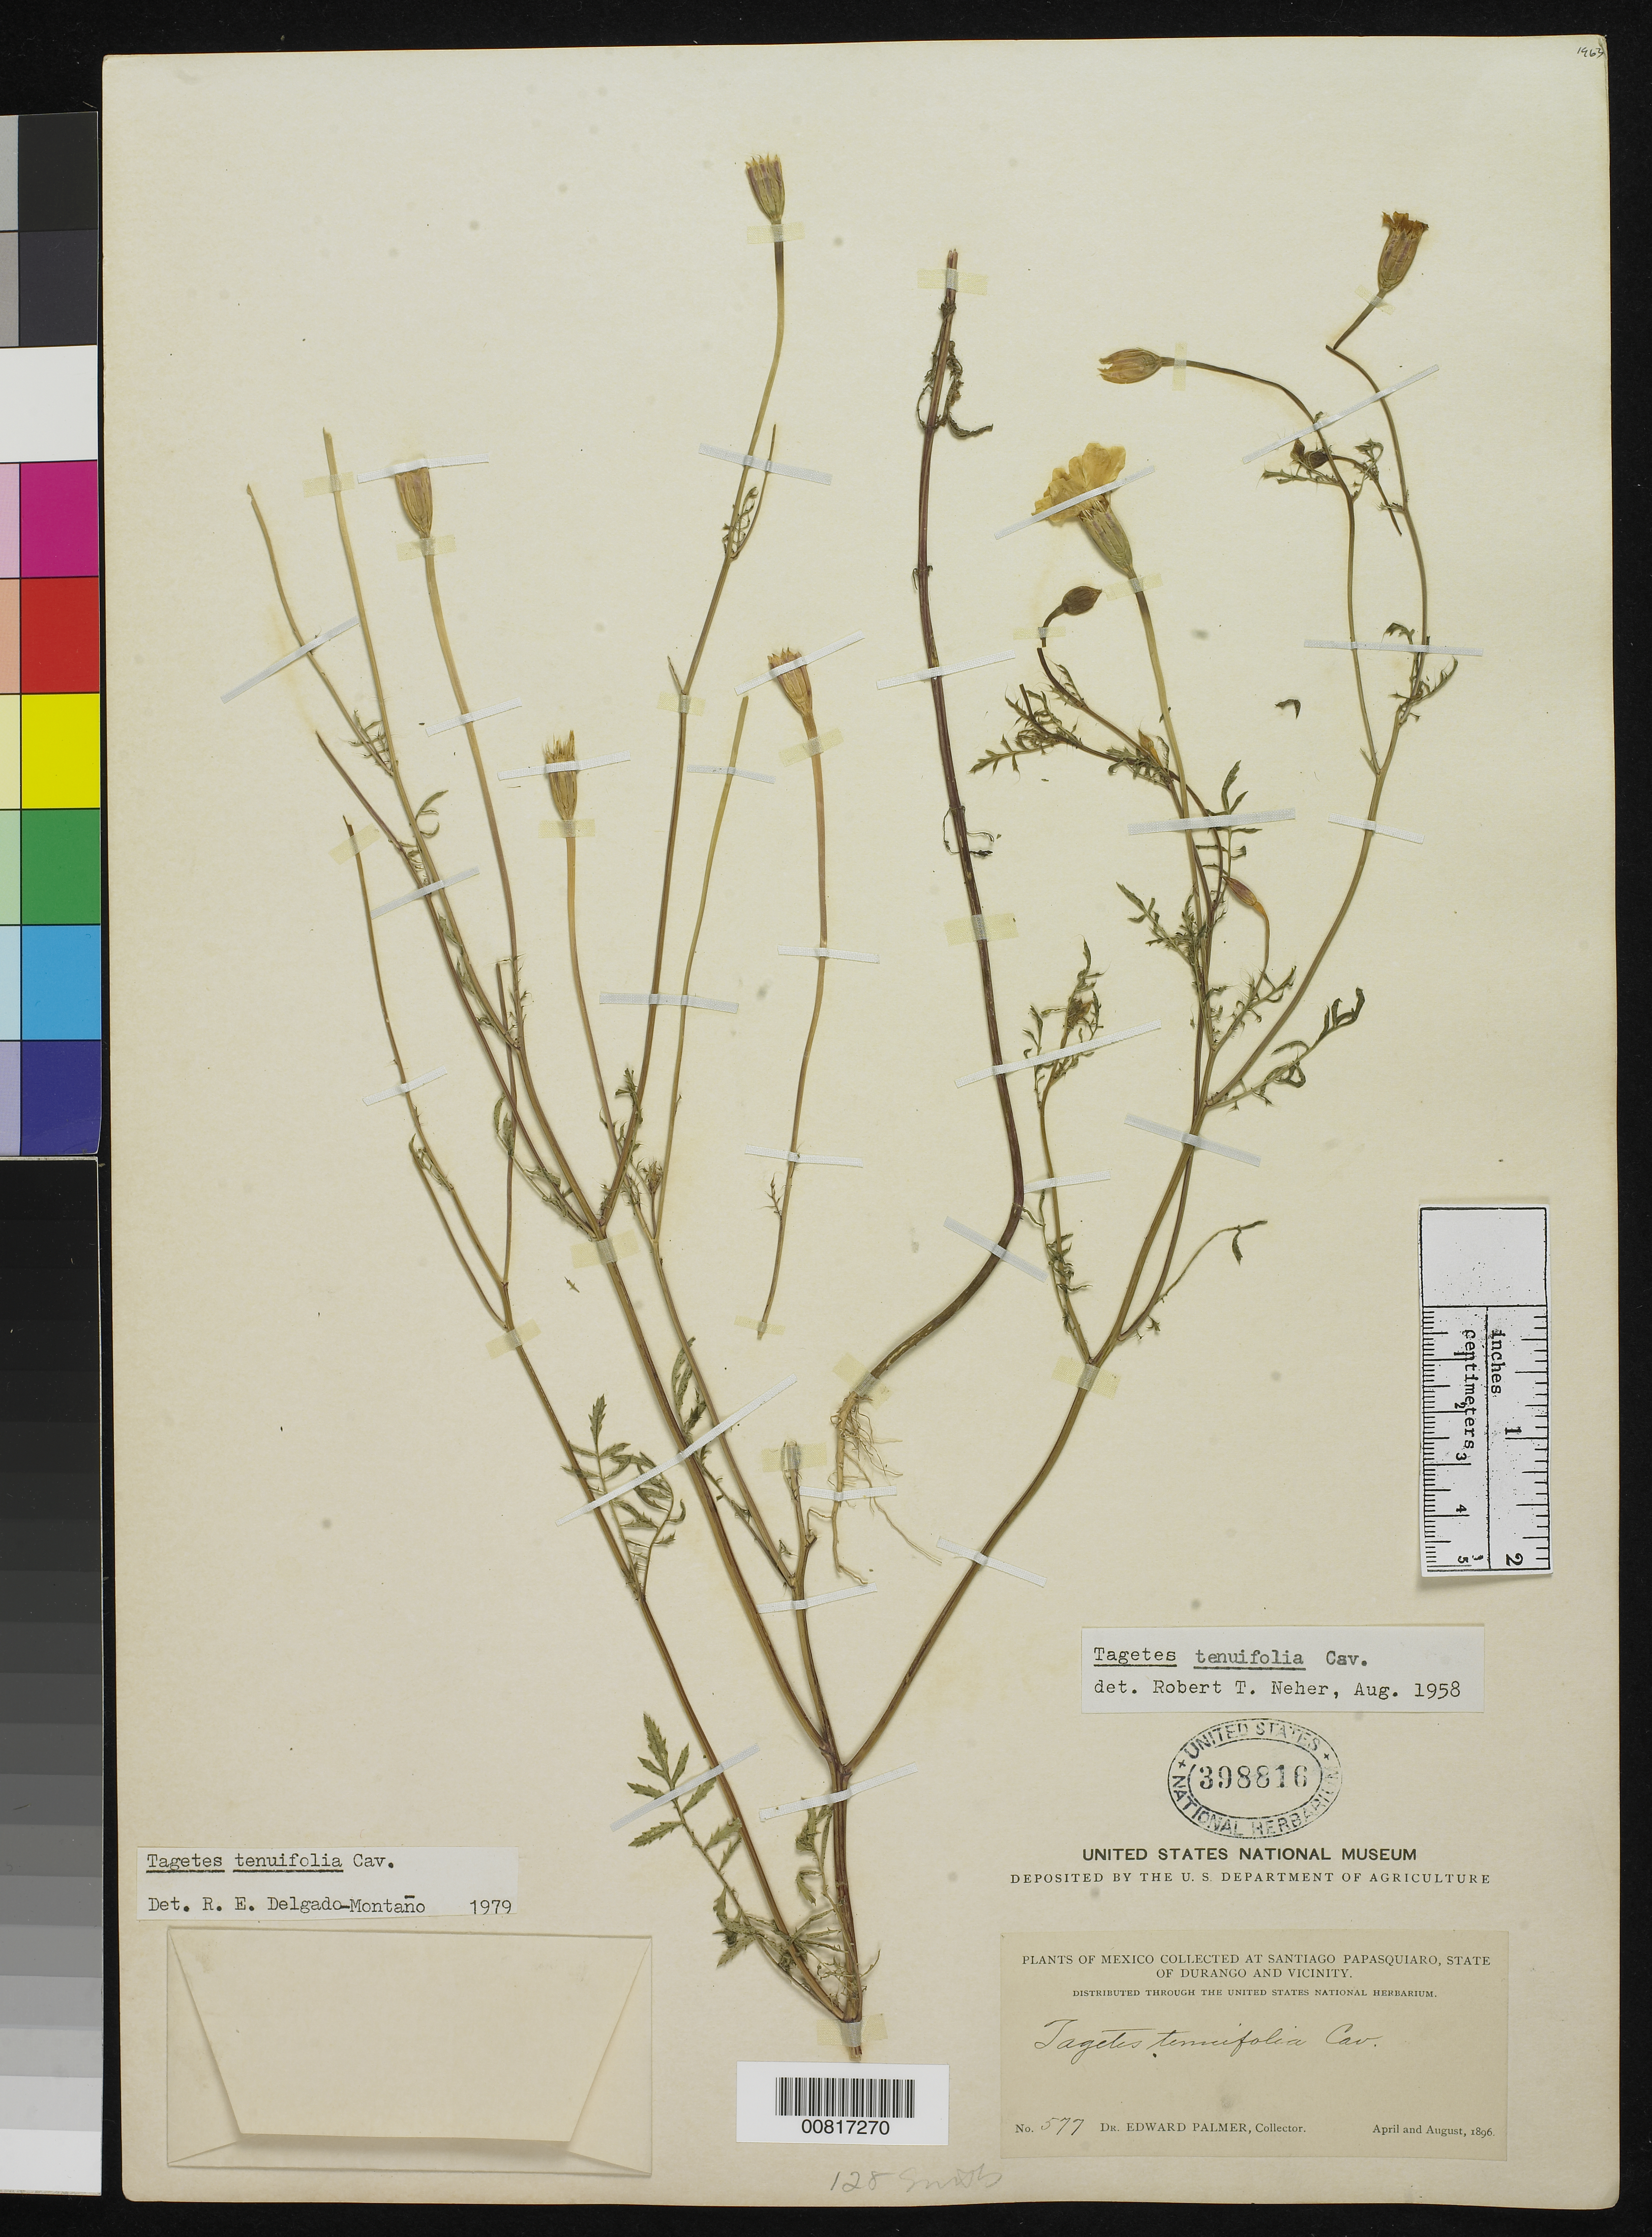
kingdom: Plantae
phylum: Tracheophyta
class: Magnoliopsida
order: Asterales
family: Asteraceae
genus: Tagetes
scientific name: Tagetes tenuifolia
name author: Cav.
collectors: E. Palmer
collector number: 577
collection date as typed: Apr 1896 to -- Aug 1896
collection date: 1896-04/1896-08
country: Mexico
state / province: Durango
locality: Santiago Papasquiaro, Durango and vicinity.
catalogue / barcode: US 398816